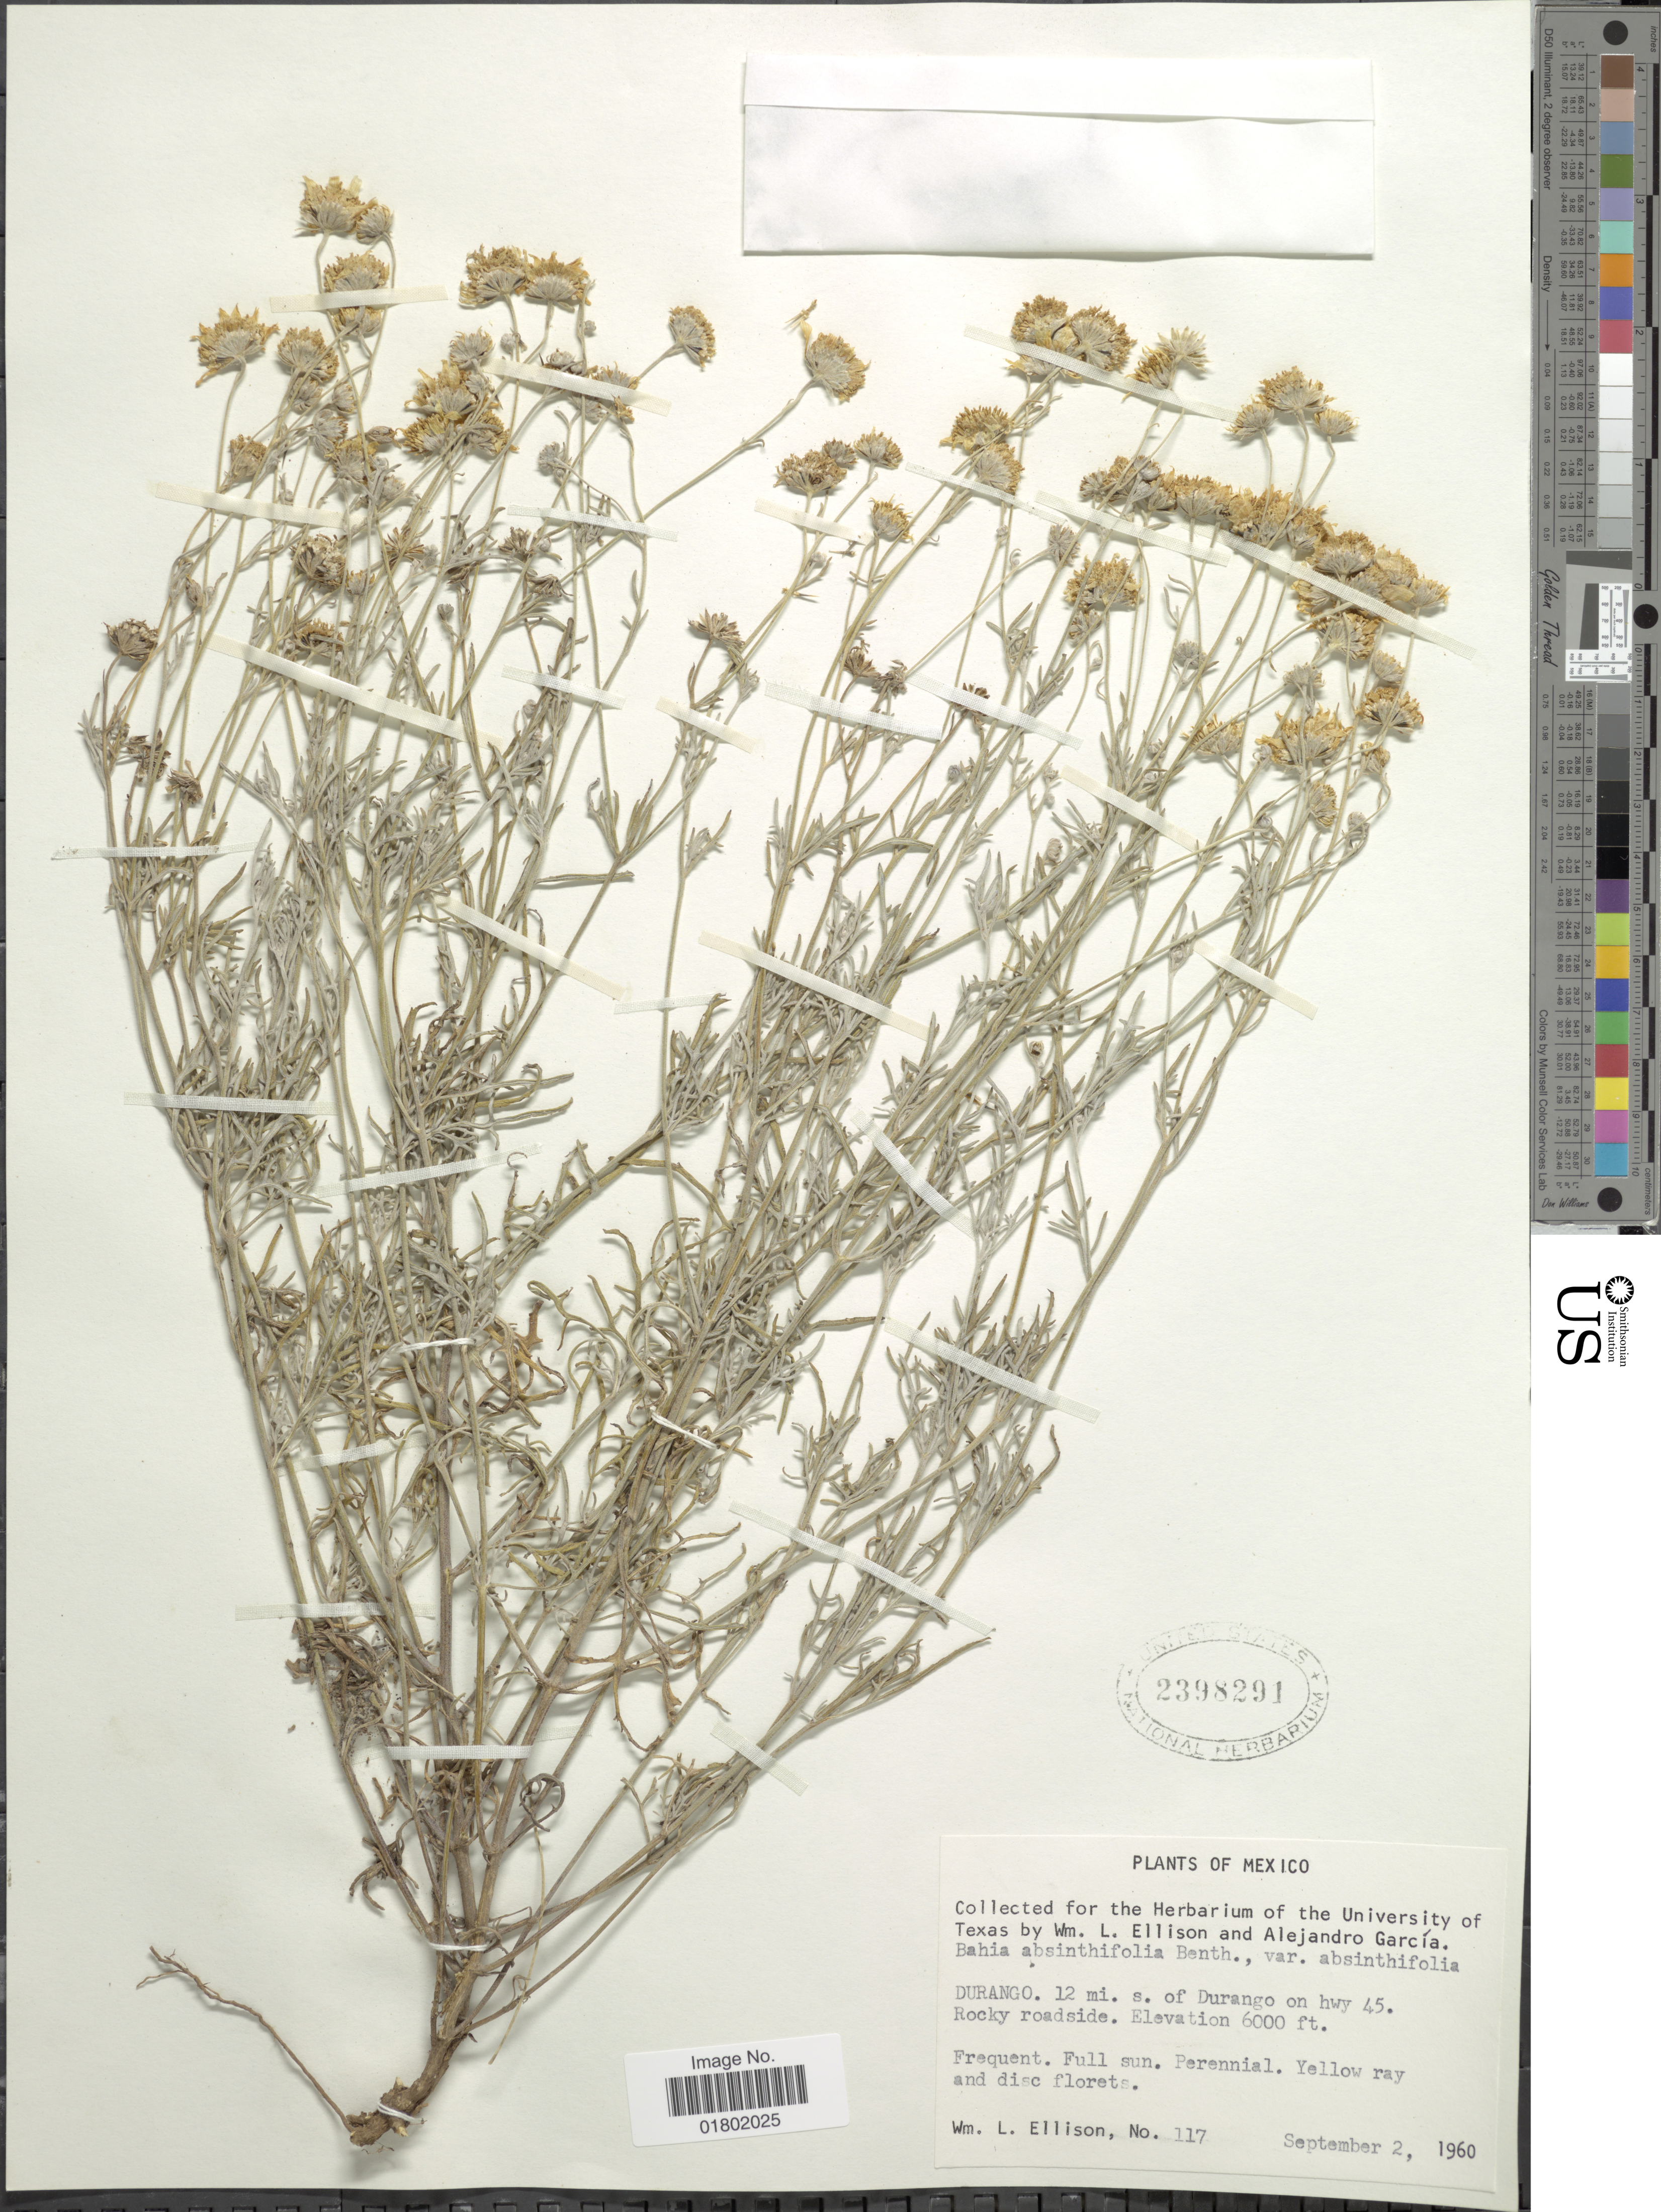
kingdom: Plantae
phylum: Tracheophyta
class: Magnoliopsida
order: Asterales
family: Asteraceae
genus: Bahia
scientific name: Bahia absinthifolia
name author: Benth.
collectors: W. L. Ellison & A. García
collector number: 117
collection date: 1960-09-02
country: Mexico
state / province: Durango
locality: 12 mi. s. of Durango on hwy 45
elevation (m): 1829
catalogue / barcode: US 2398291